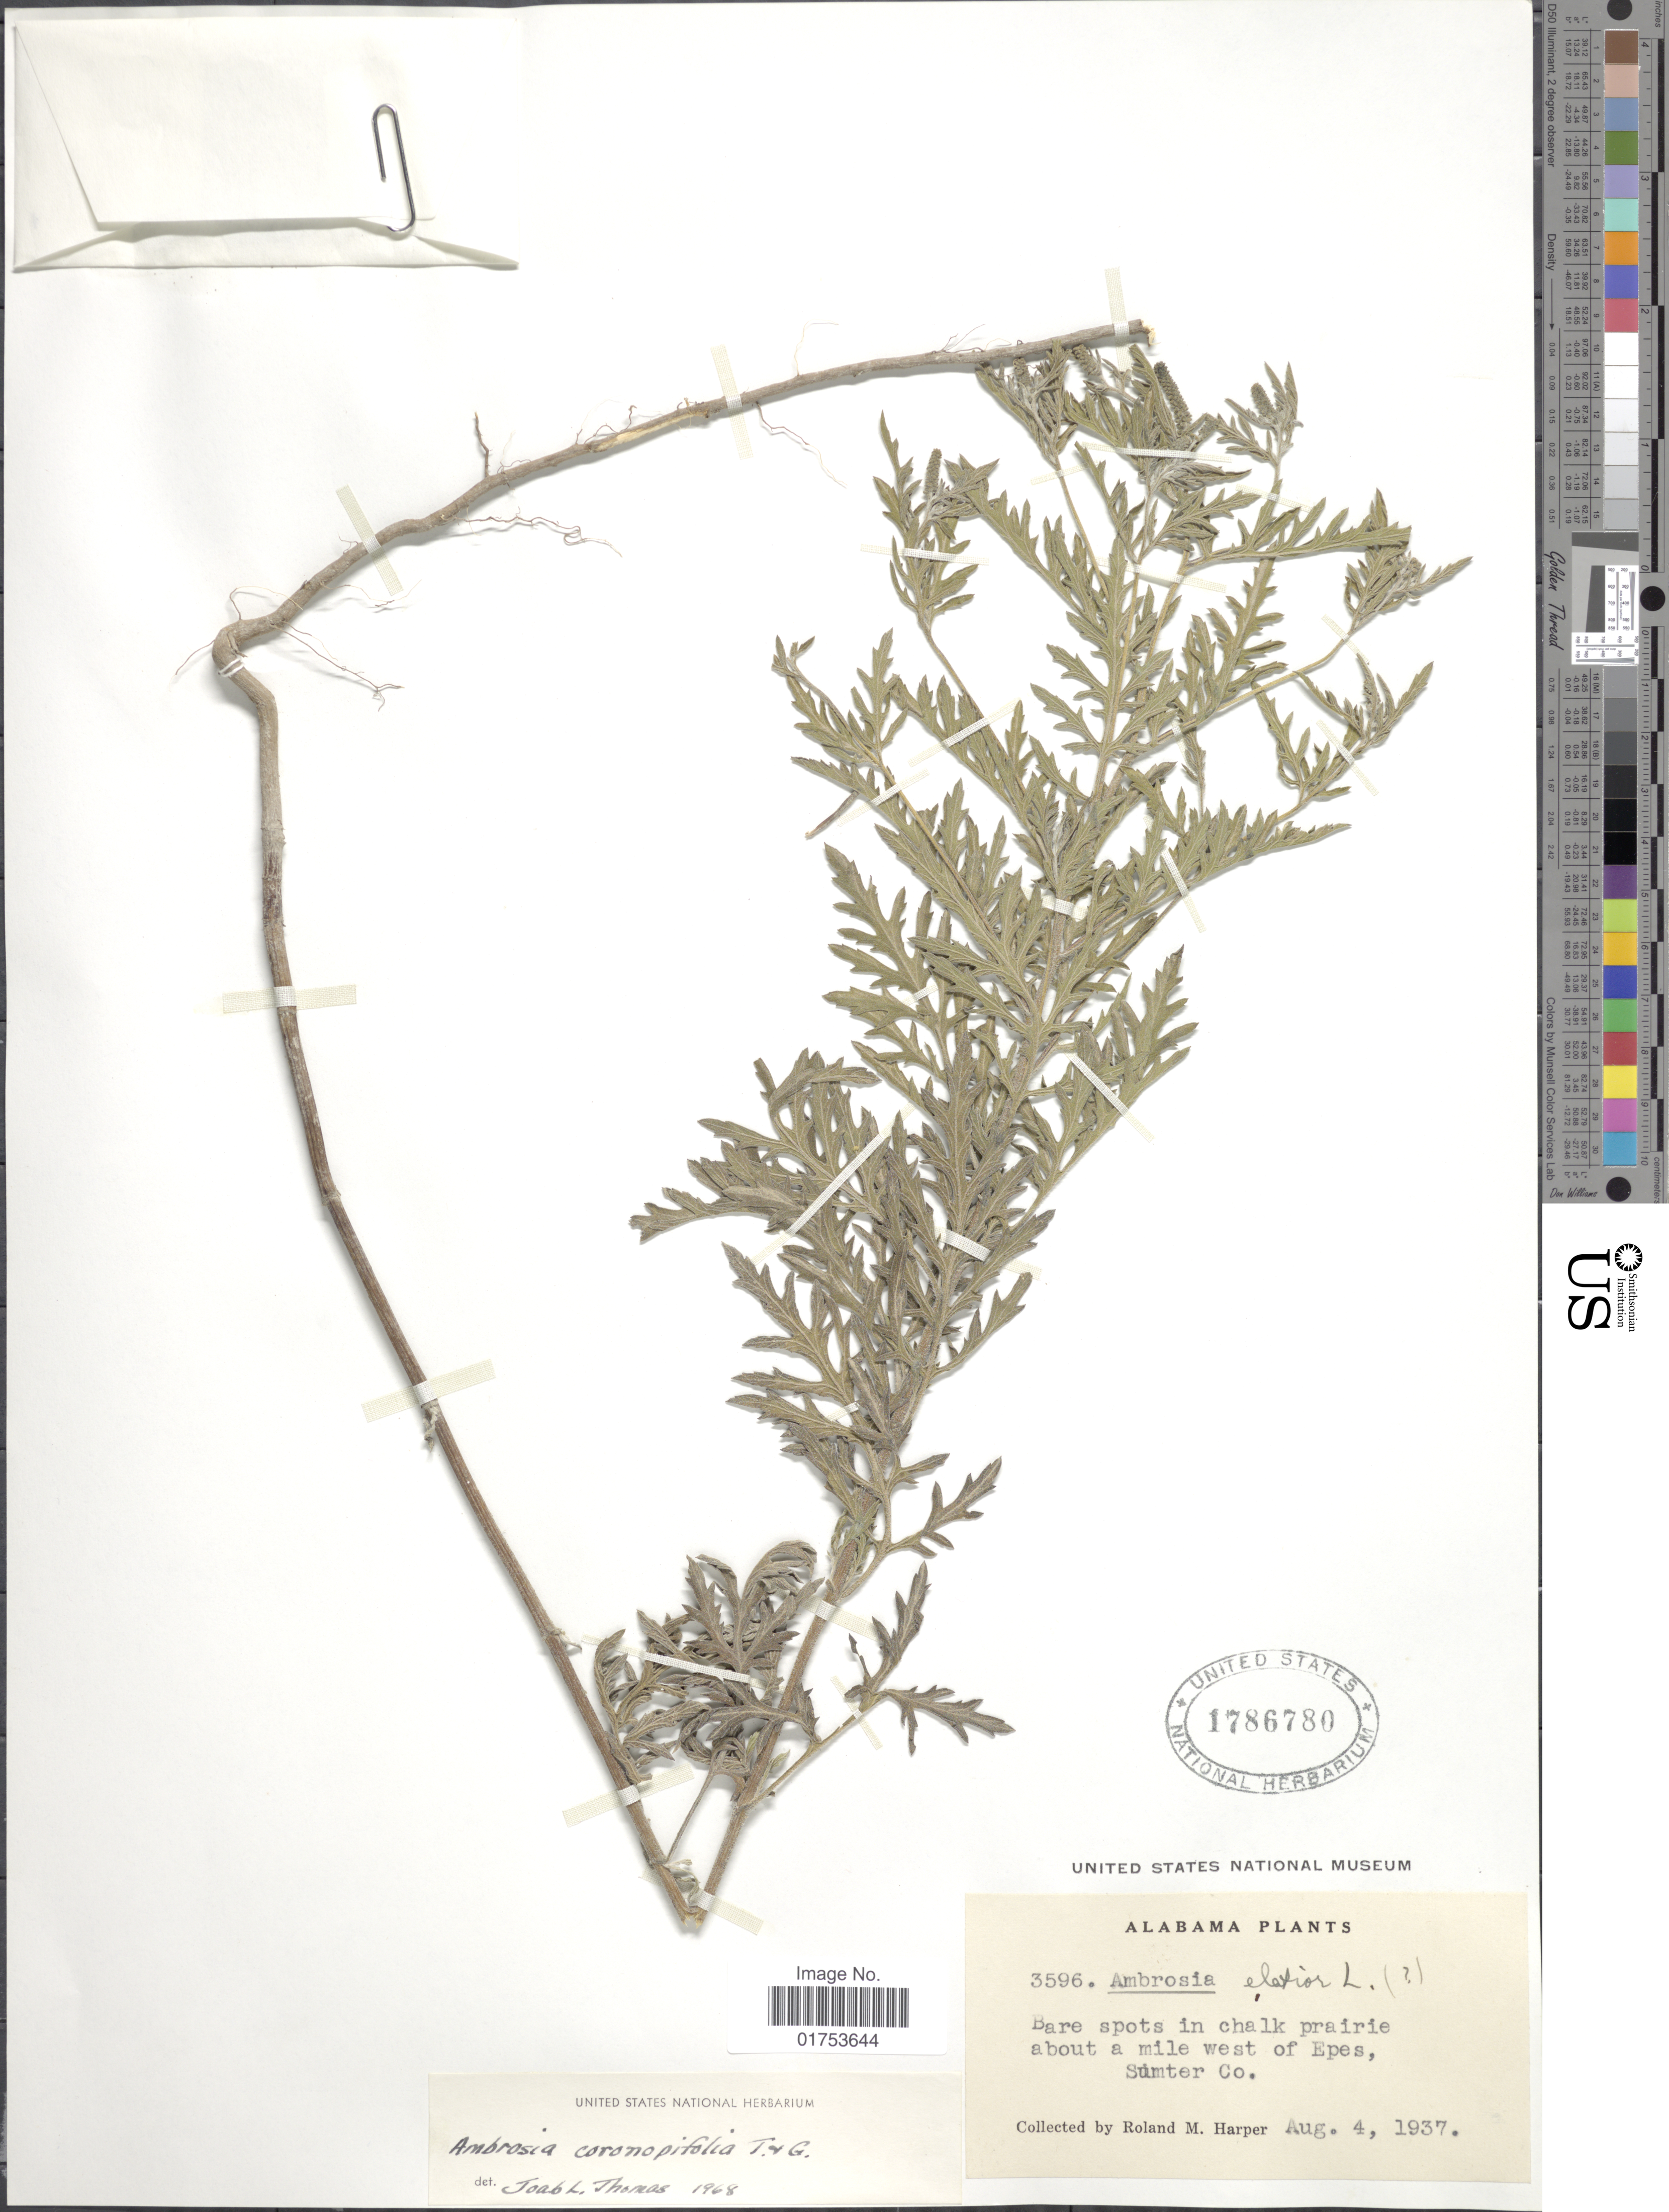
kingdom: Plantae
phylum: Tracheophyta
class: Magnoliopsida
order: Asterales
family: Asteraceae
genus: Ambrosia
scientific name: Ambrosia psilostachya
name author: DC.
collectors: R. M. Harper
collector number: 3596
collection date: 1937-08-04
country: United States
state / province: Alabama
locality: About a mile west of Epes, Sumter Co.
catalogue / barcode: US 1786780